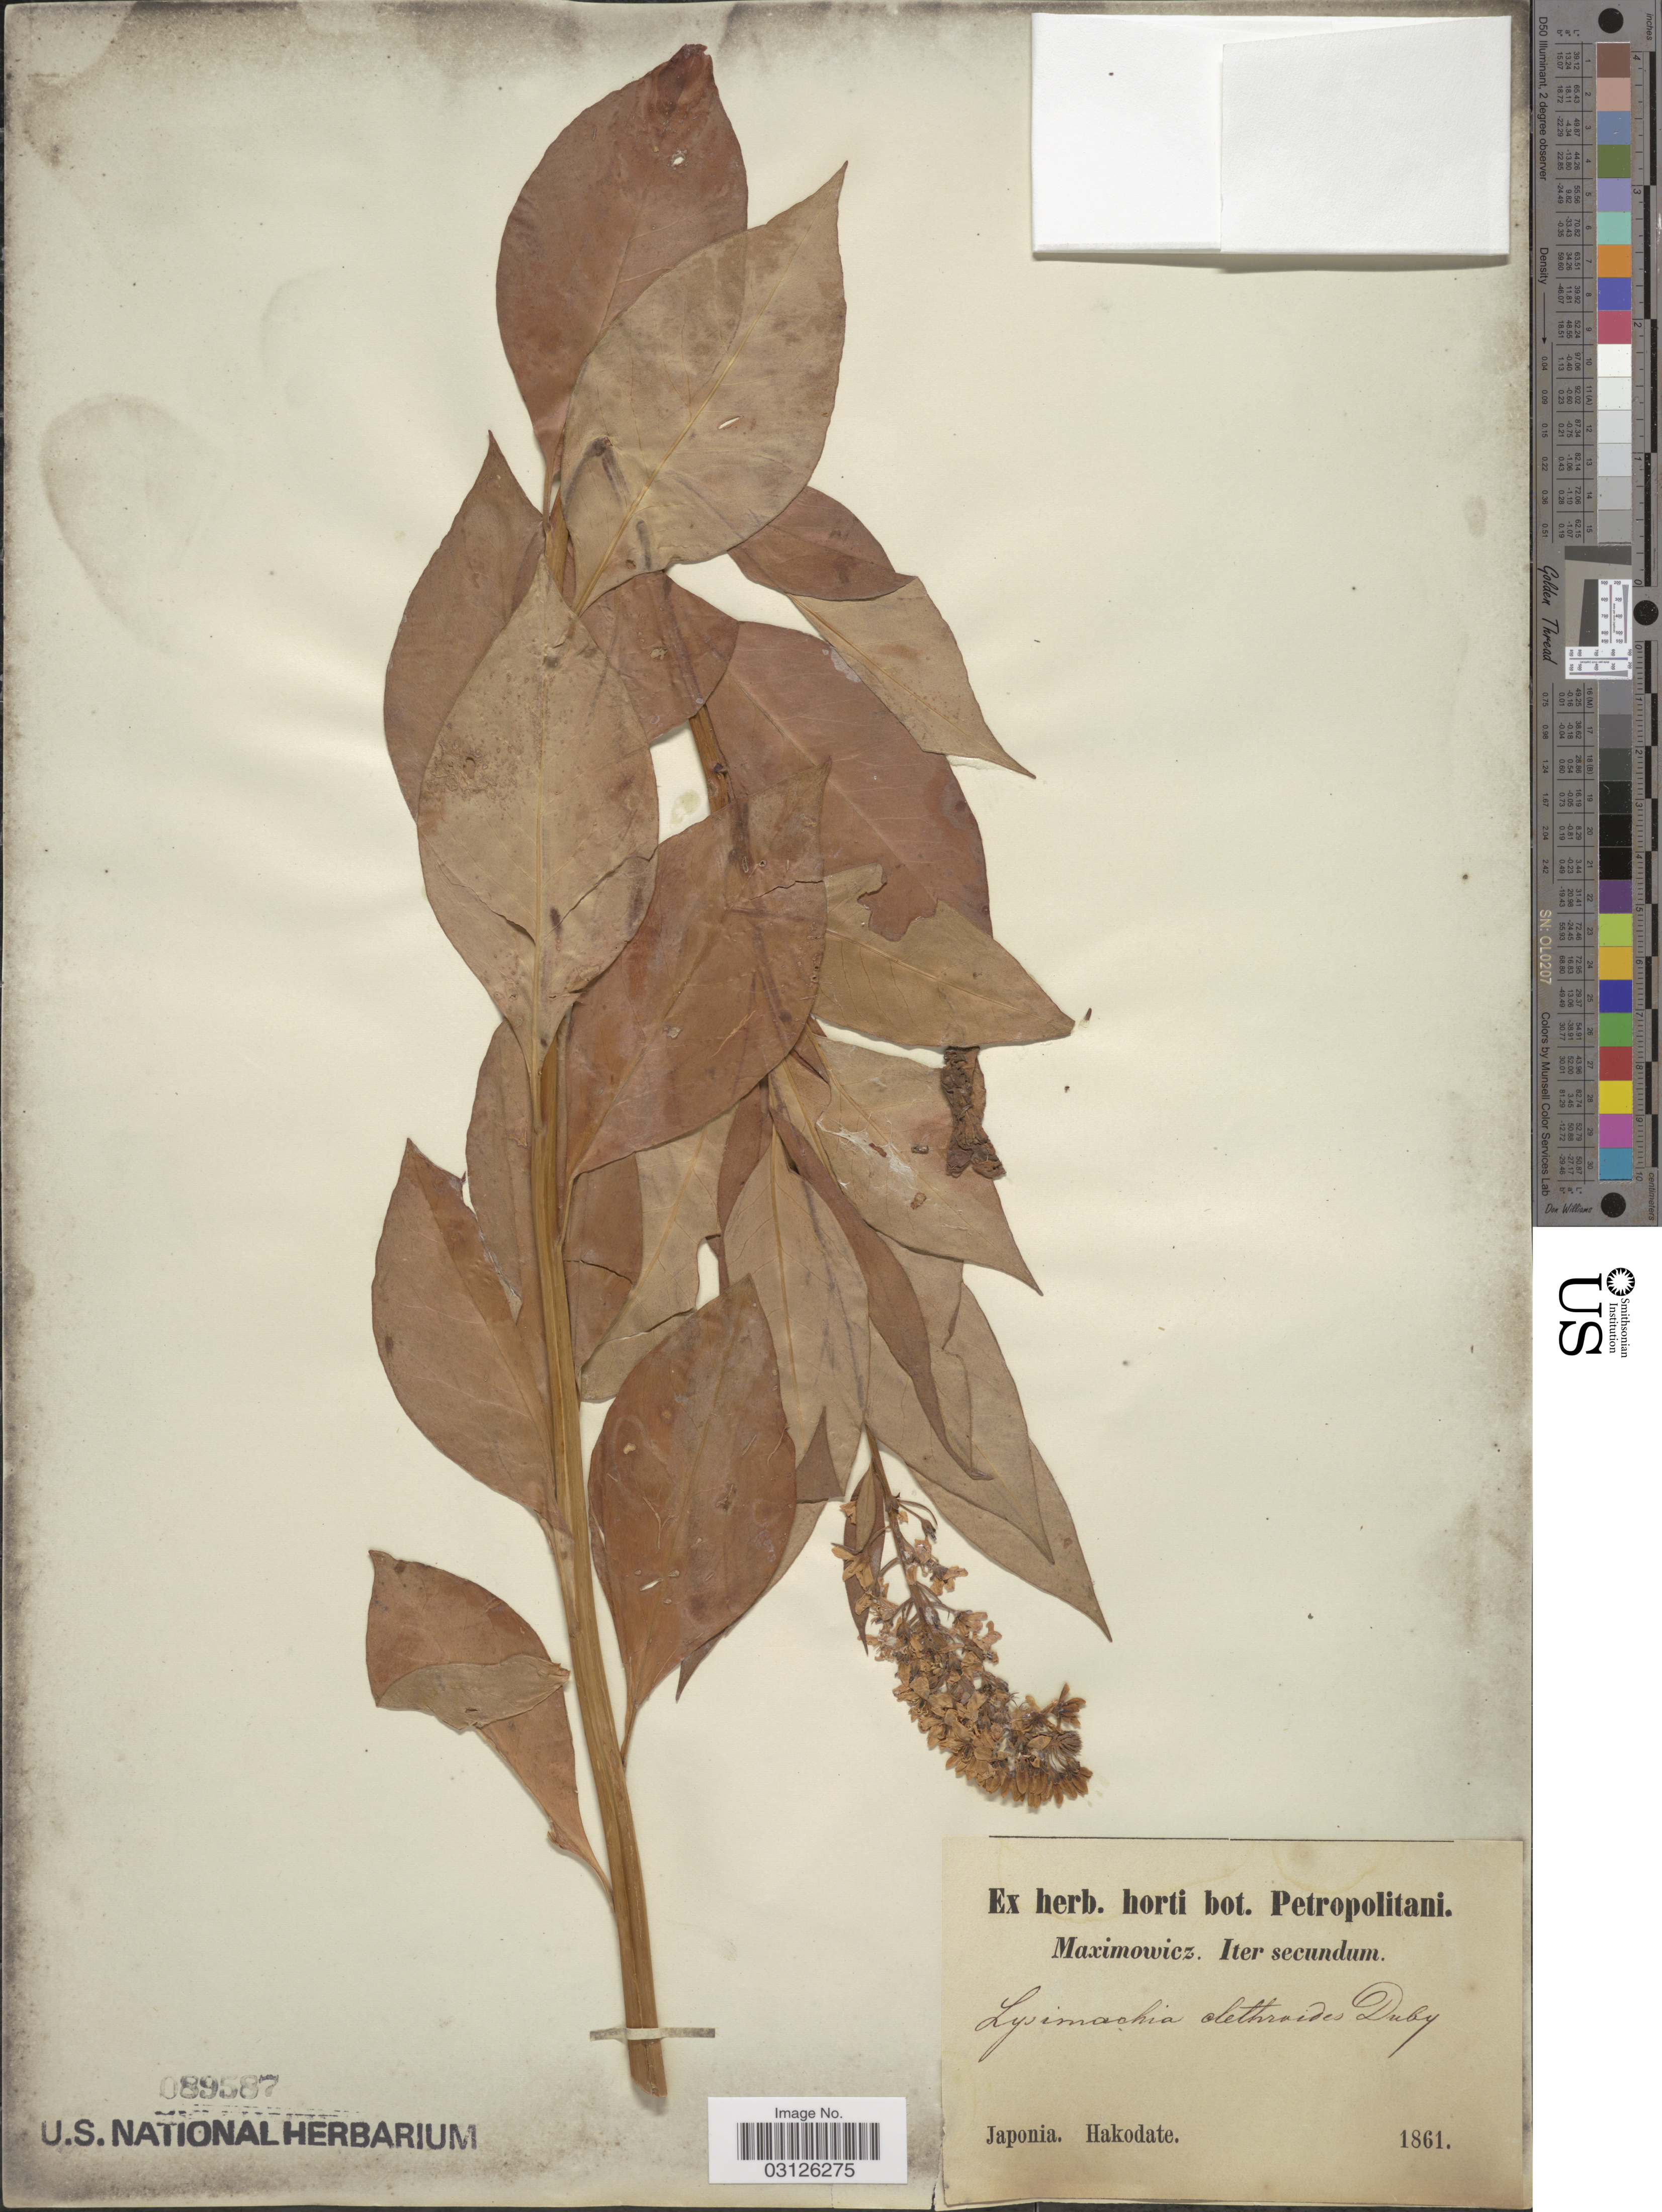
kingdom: Plantae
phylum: Tracheophyta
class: Magnoliopsida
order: Ericales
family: Primulaceae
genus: Lysimachia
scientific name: Lysimachia clethroides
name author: Duby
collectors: -. Maximowicz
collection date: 1861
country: Japan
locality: Hakodate.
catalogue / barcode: US 89587